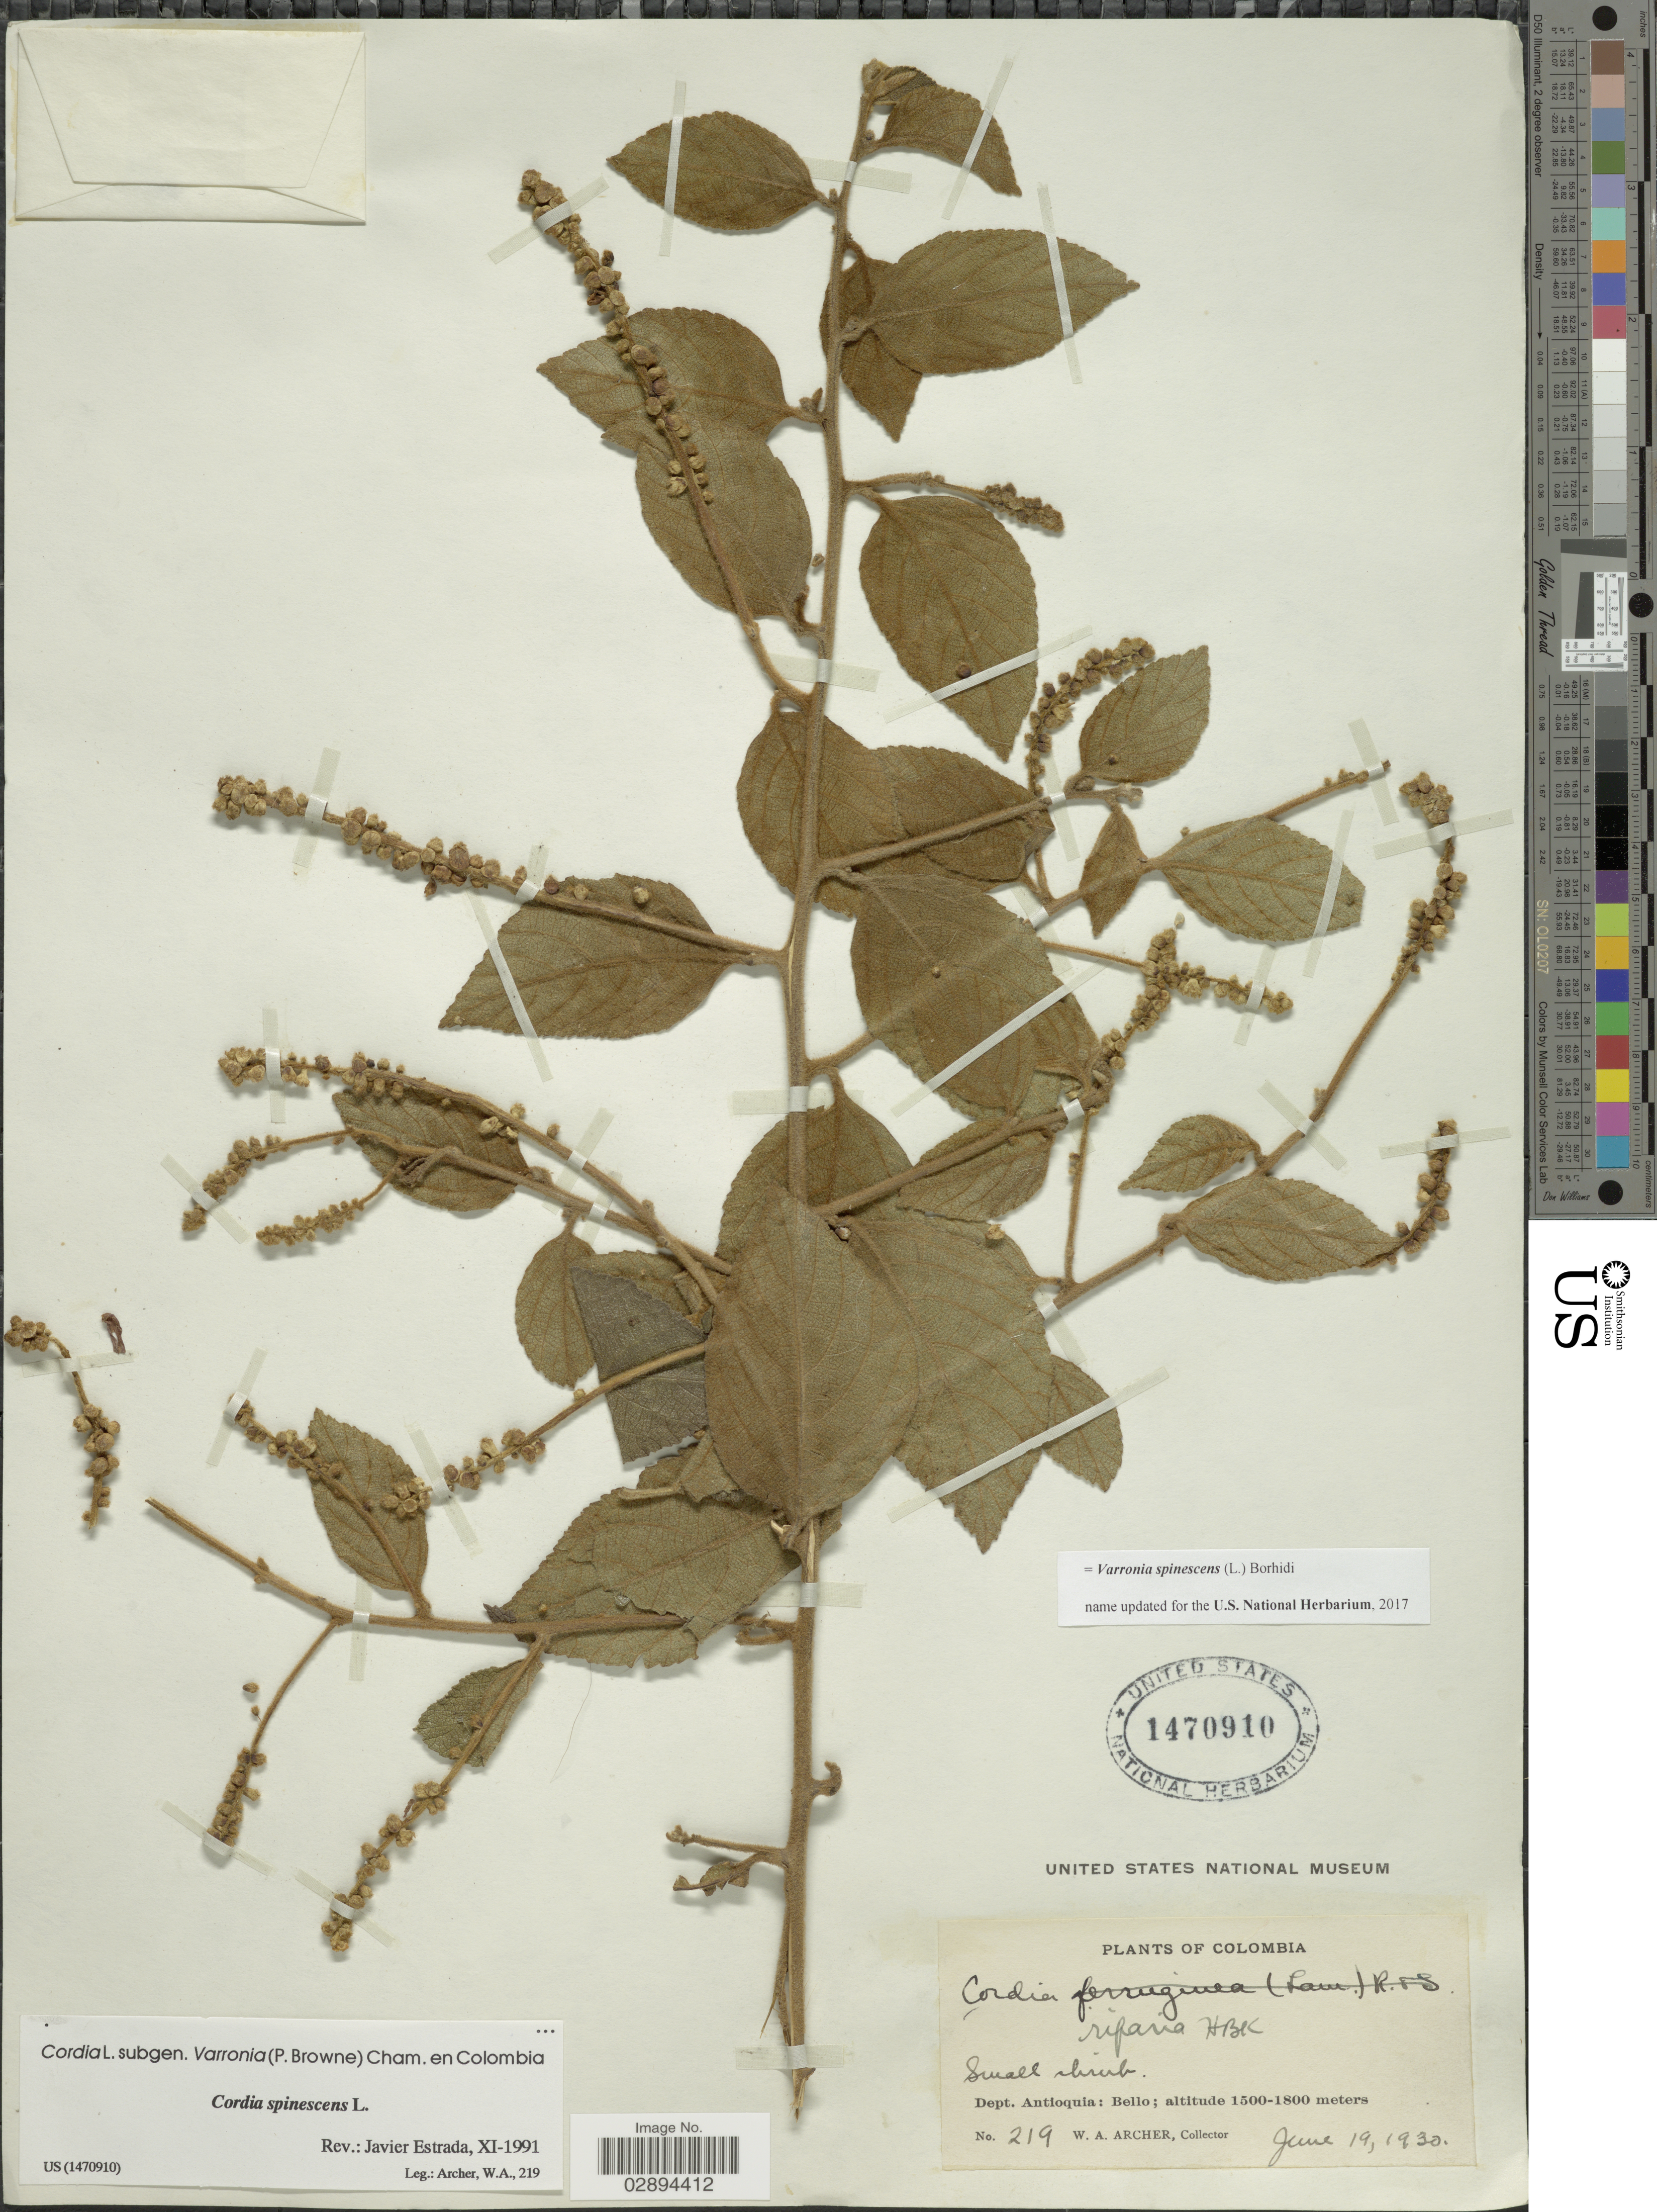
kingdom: Plantae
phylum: Tracheophyta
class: Magnoliopsida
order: Boraginales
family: Cordiaceae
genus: Varronia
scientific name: Varronia spinescens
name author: (L.) Borhidi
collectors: W. Archer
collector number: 219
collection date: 1930-06-19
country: Colombia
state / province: Antioquia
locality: Dept. Antioquia, Bello.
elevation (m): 1500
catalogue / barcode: US 1470910